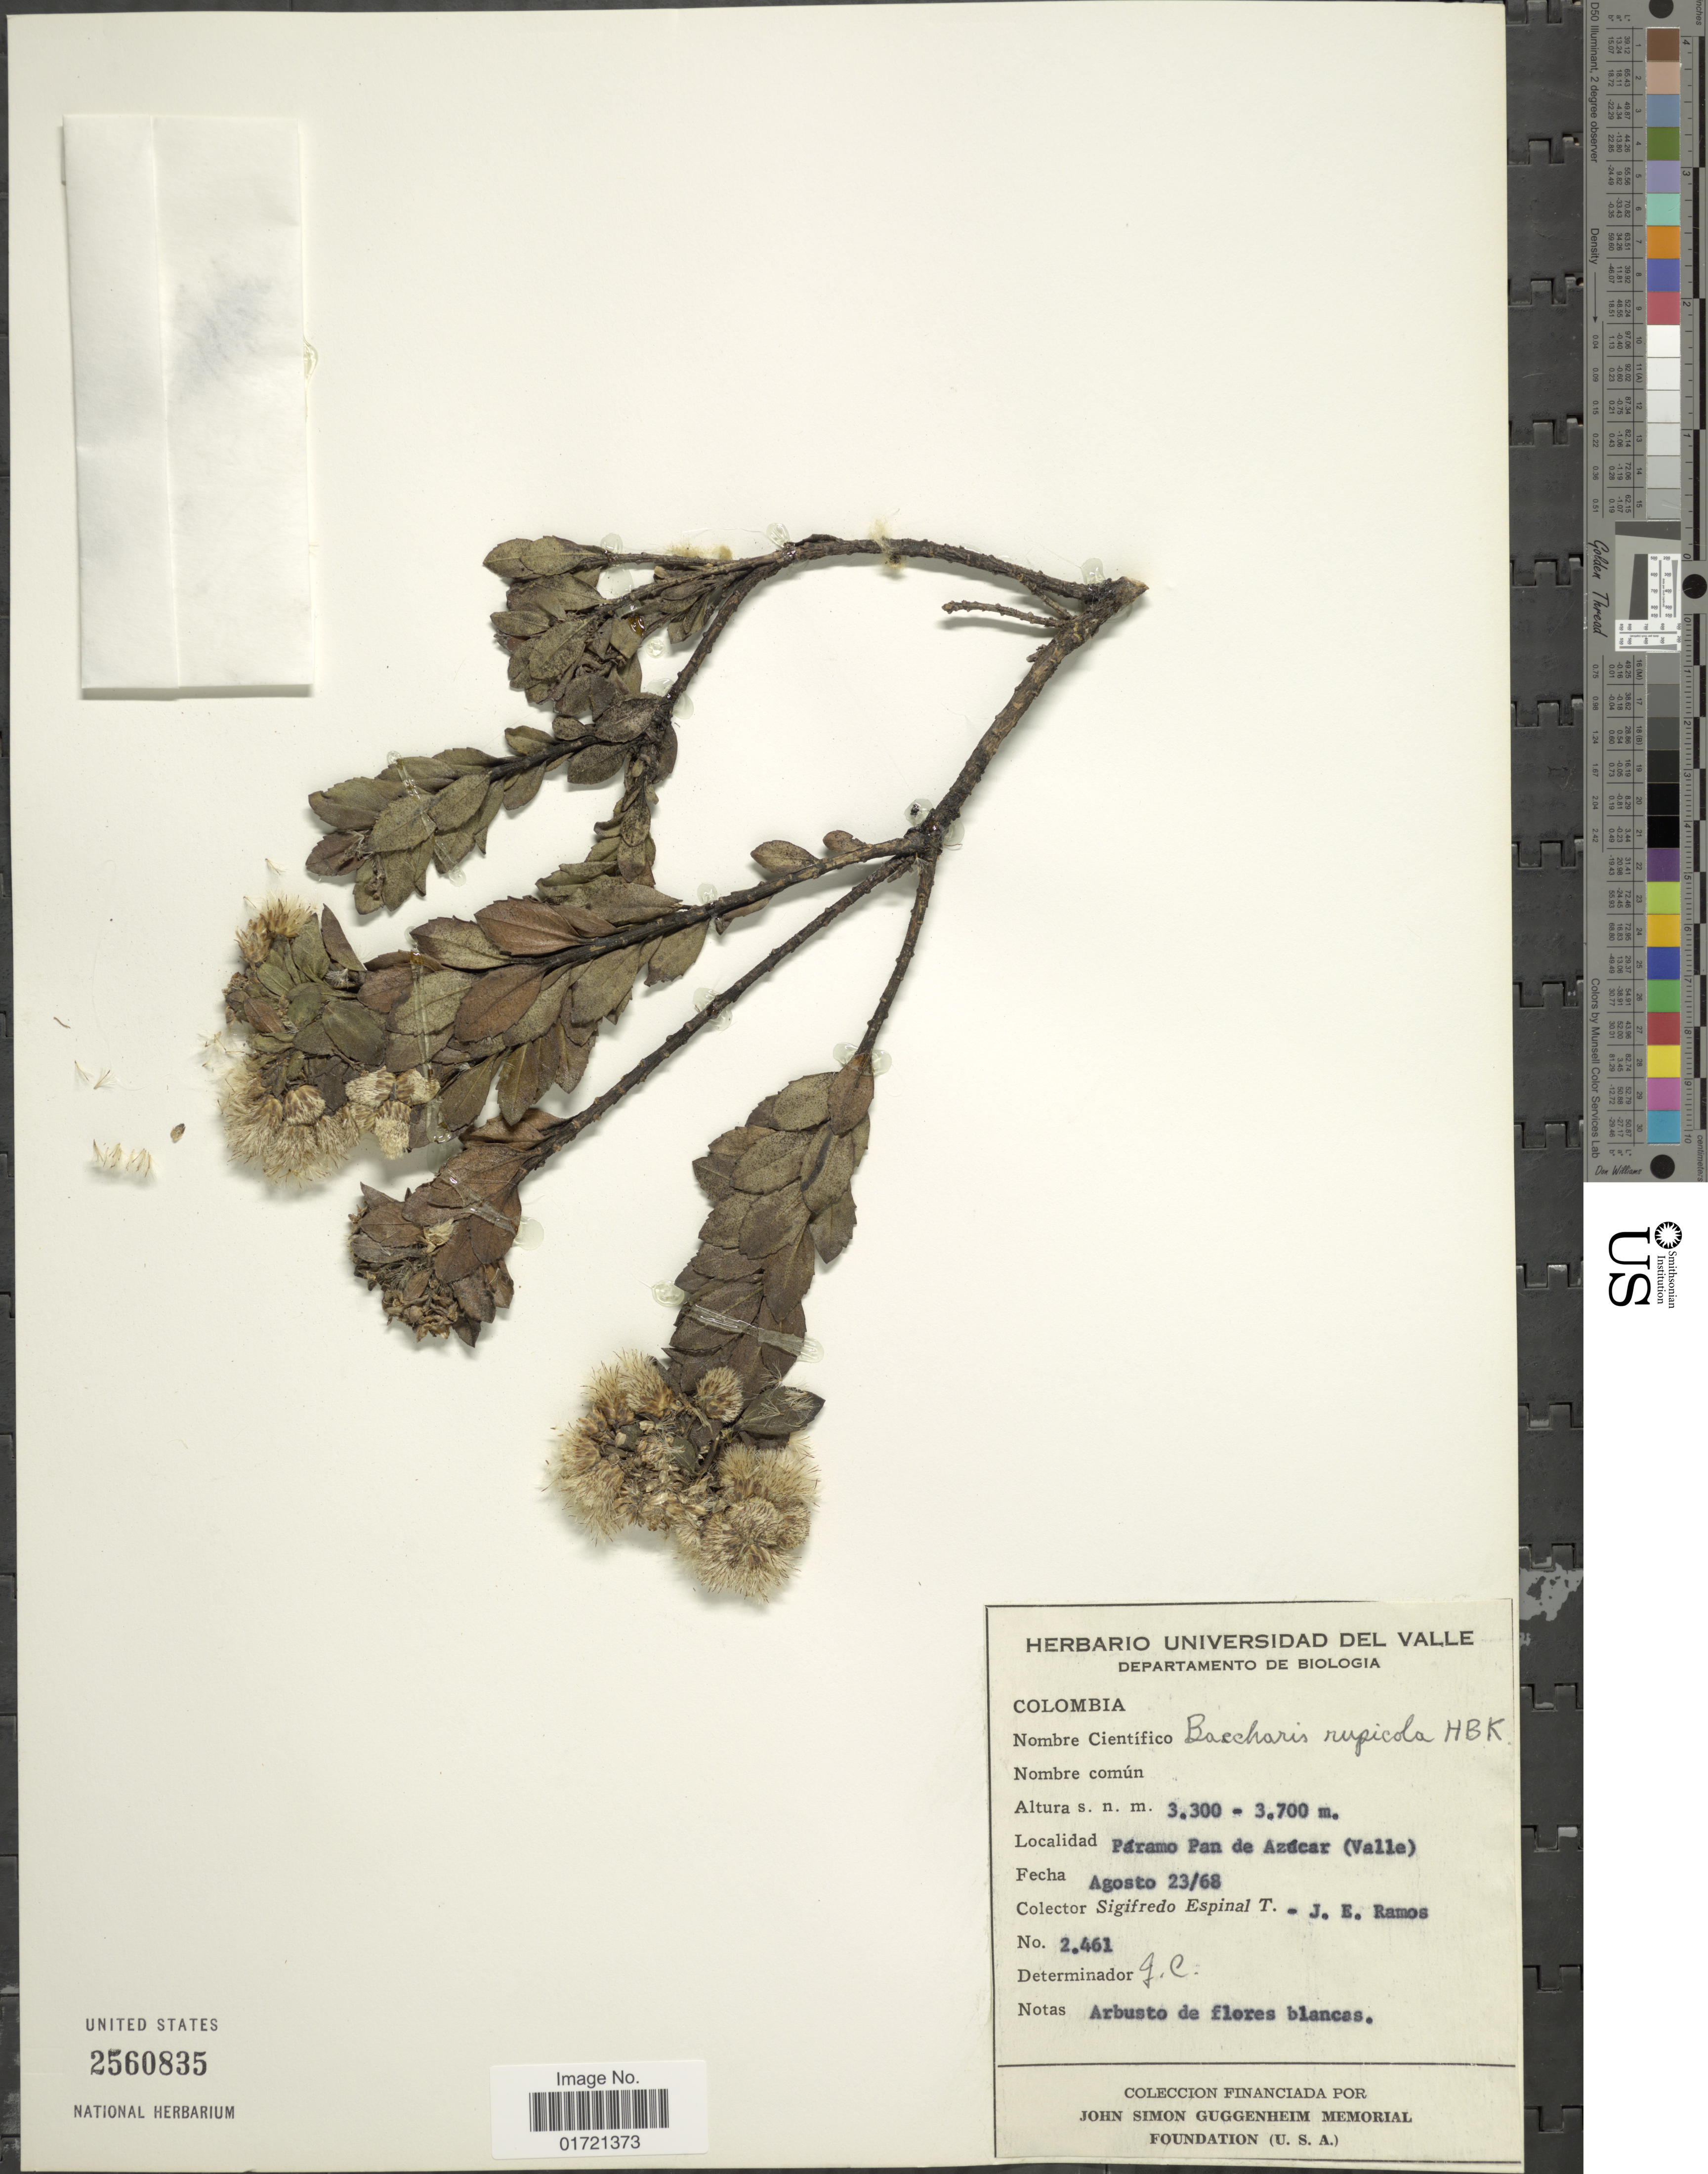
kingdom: Plantae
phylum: Tracheophyta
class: Magnoliopsida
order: Asterales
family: Asteraceae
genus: Baccharis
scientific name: Baccharis rupicola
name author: Kunth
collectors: S. T. Espinal & J. E. Ramos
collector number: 2461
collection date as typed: Transcribed d/m/y: 23/8/68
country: Colombia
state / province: Valle del Cauca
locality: Páramo Pan de Azúcar (Valle).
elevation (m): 3300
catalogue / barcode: US 2560835